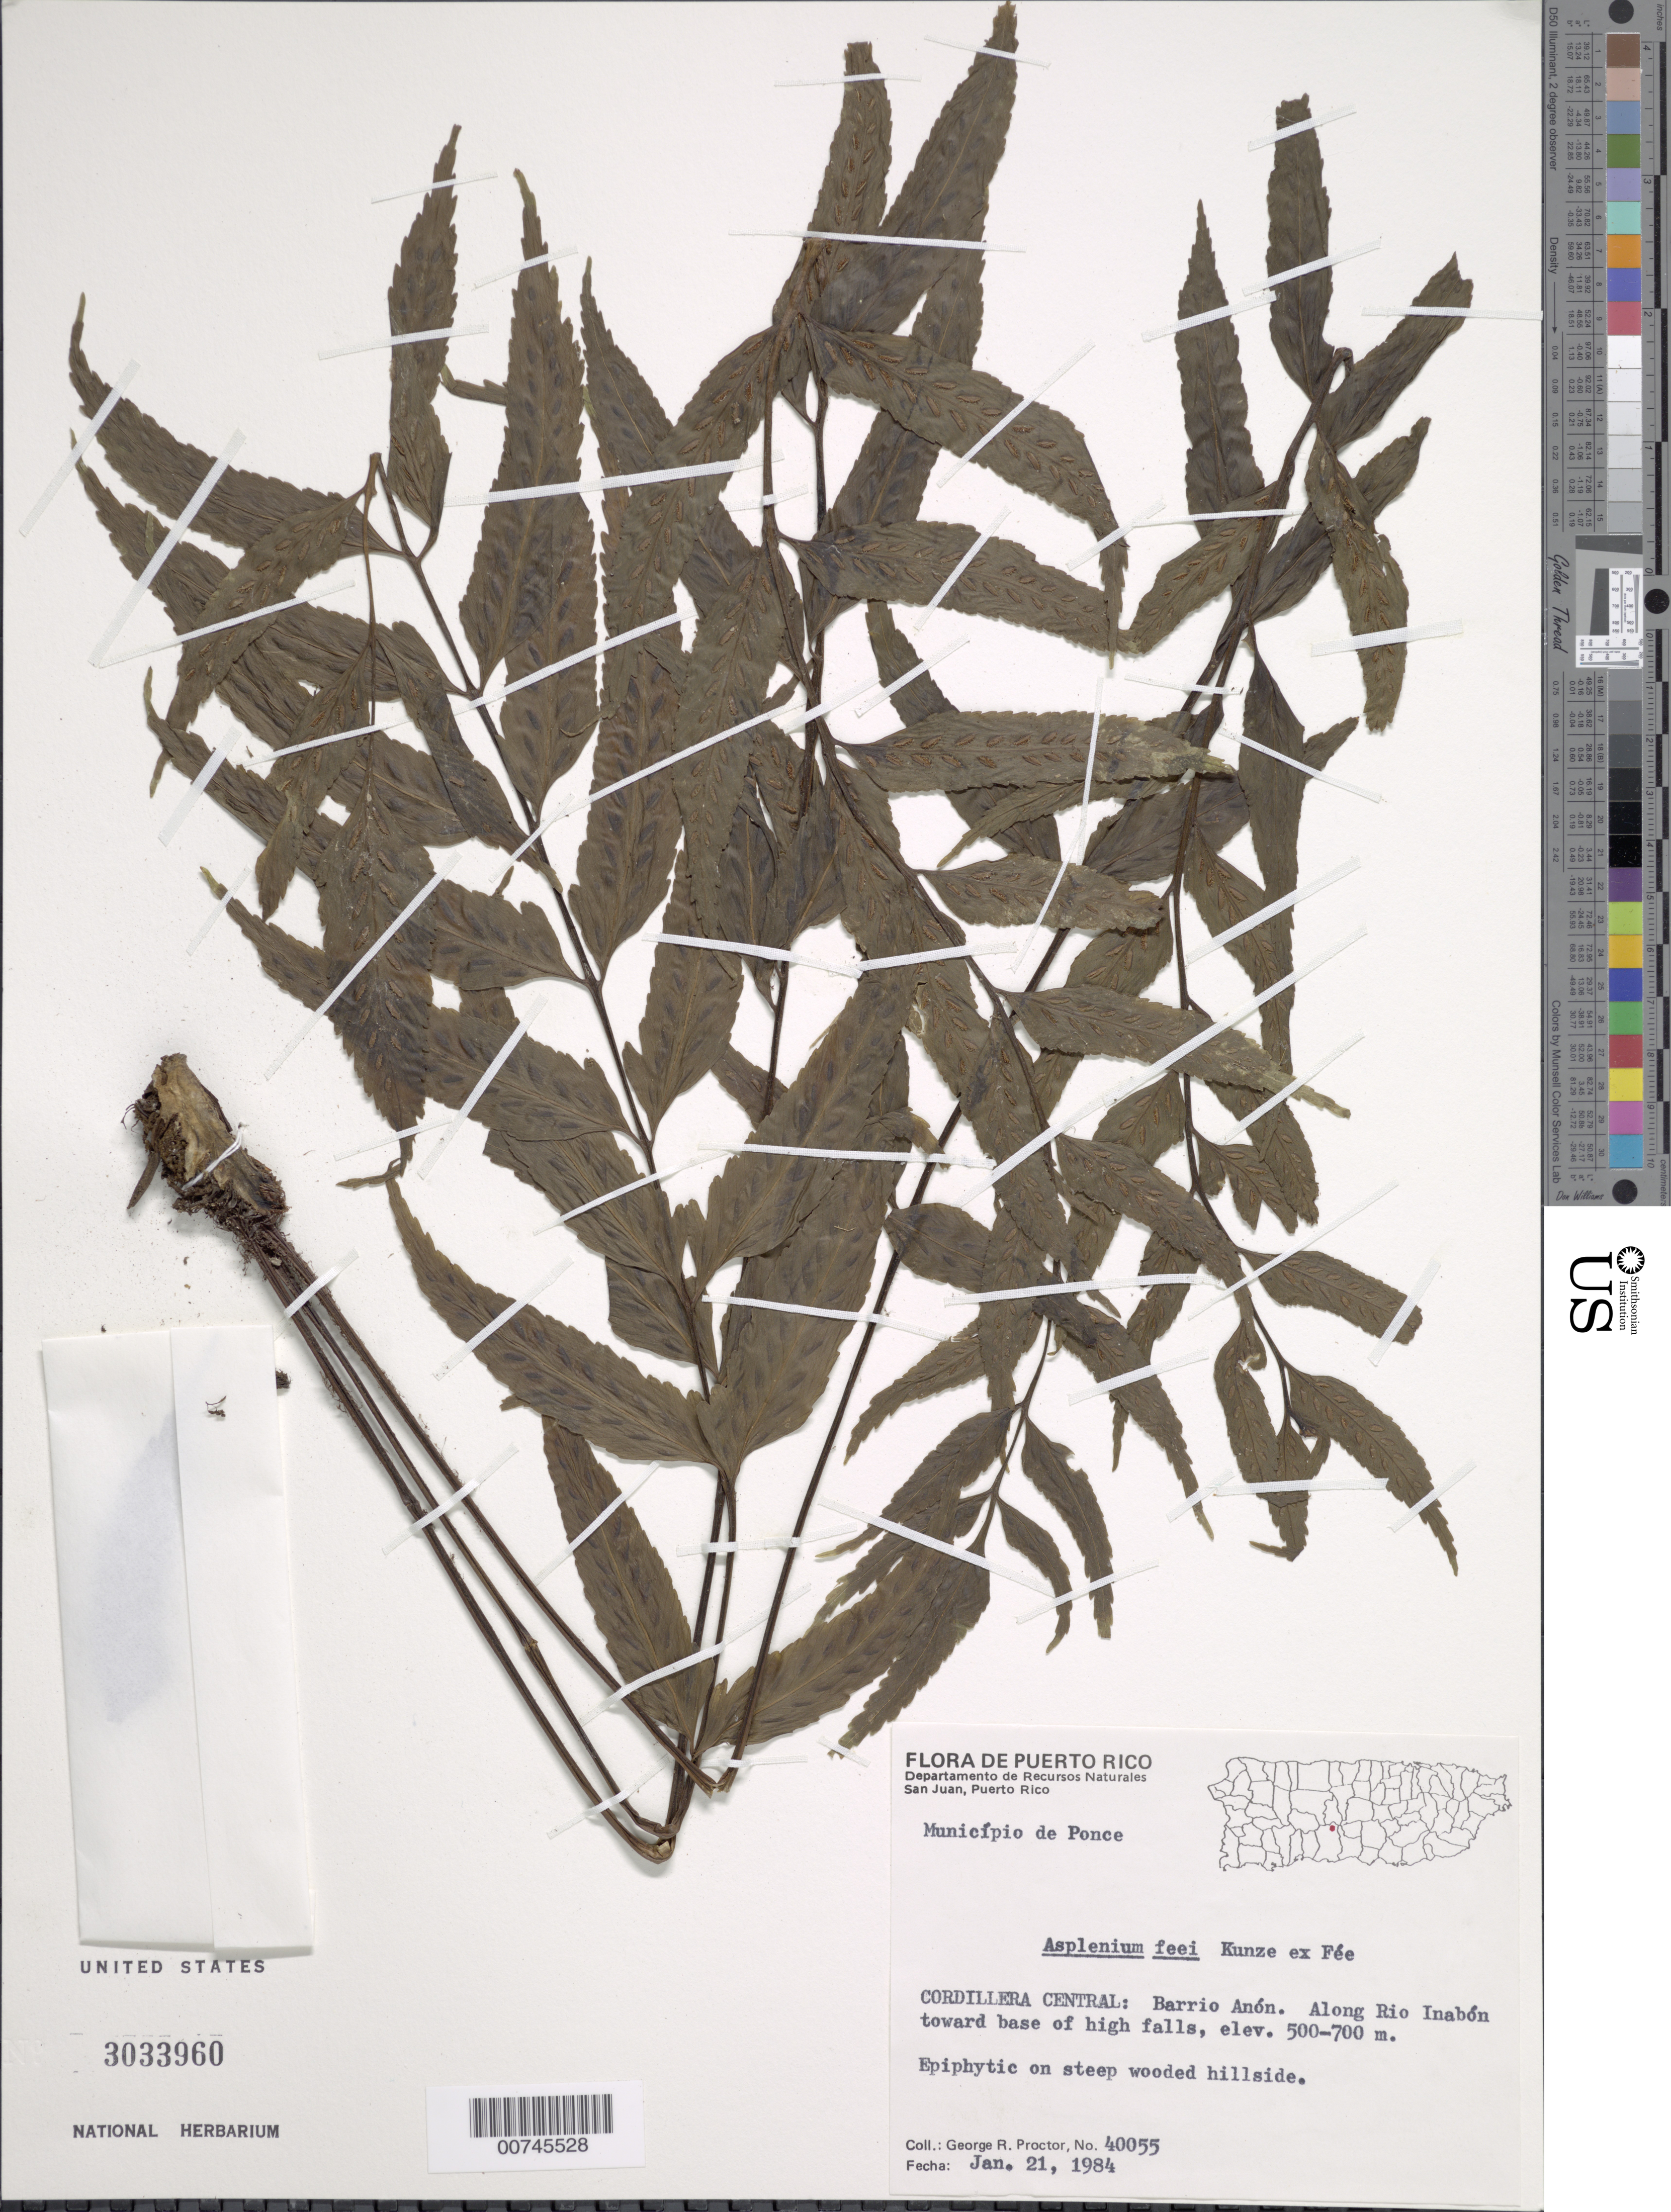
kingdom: Plantae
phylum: Tracheophyta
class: Polypodiopsida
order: Polypodiales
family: Aspleniaceae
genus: Asplenium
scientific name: Asplenium feei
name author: Kunze ex Fée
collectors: G. R. Proctor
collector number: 40055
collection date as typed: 21 Jan 1984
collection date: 1984-01-21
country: Puerto Rico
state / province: Ponce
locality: Cordillera Central: Barrio Anón. Along Río Inabón toward base of high falls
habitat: Epiphytic on steep wooded hillside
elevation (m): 500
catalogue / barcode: US 3033960